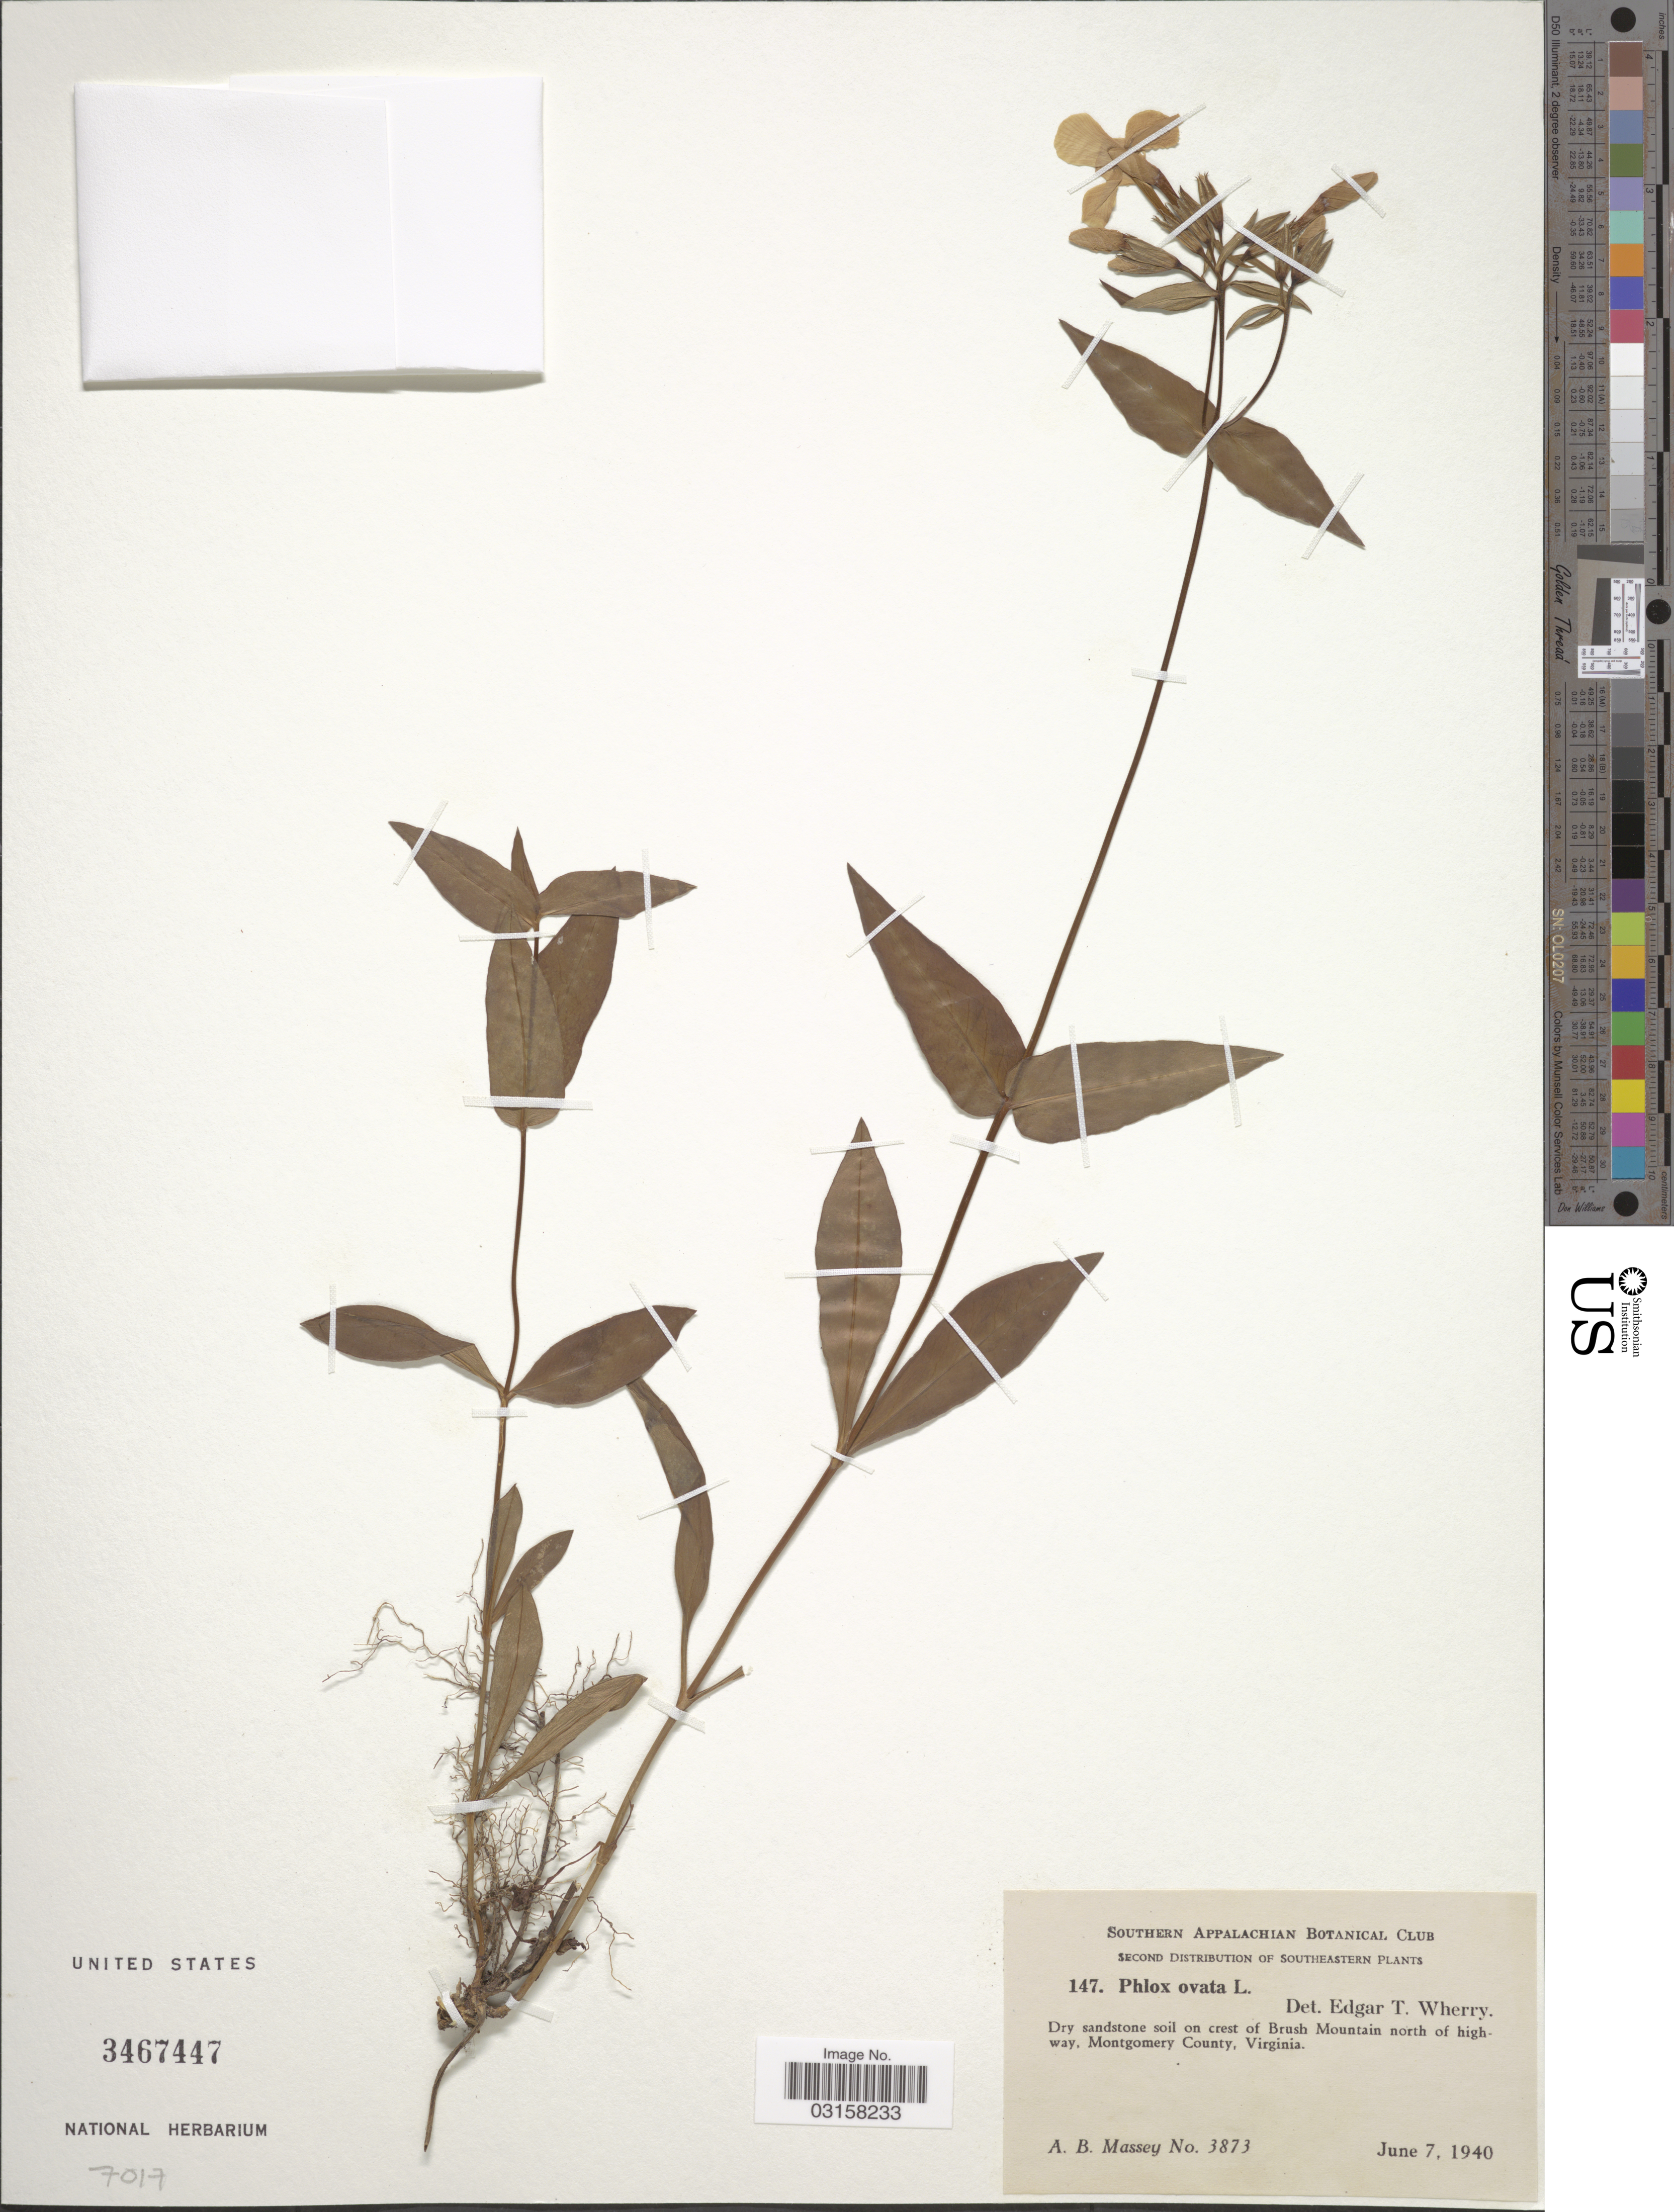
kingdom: Plantae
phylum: Tracheophyta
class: Magnoliopsida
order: Ericales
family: Polemoniaceae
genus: Phlox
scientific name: Phlox ovata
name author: L.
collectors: A. Massey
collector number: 3873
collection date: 1940-06-07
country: United States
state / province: Virginia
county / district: Montgomery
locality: Dry sandstone soil on crest of Brush Mountain N of highway.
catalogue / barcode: US 3467447